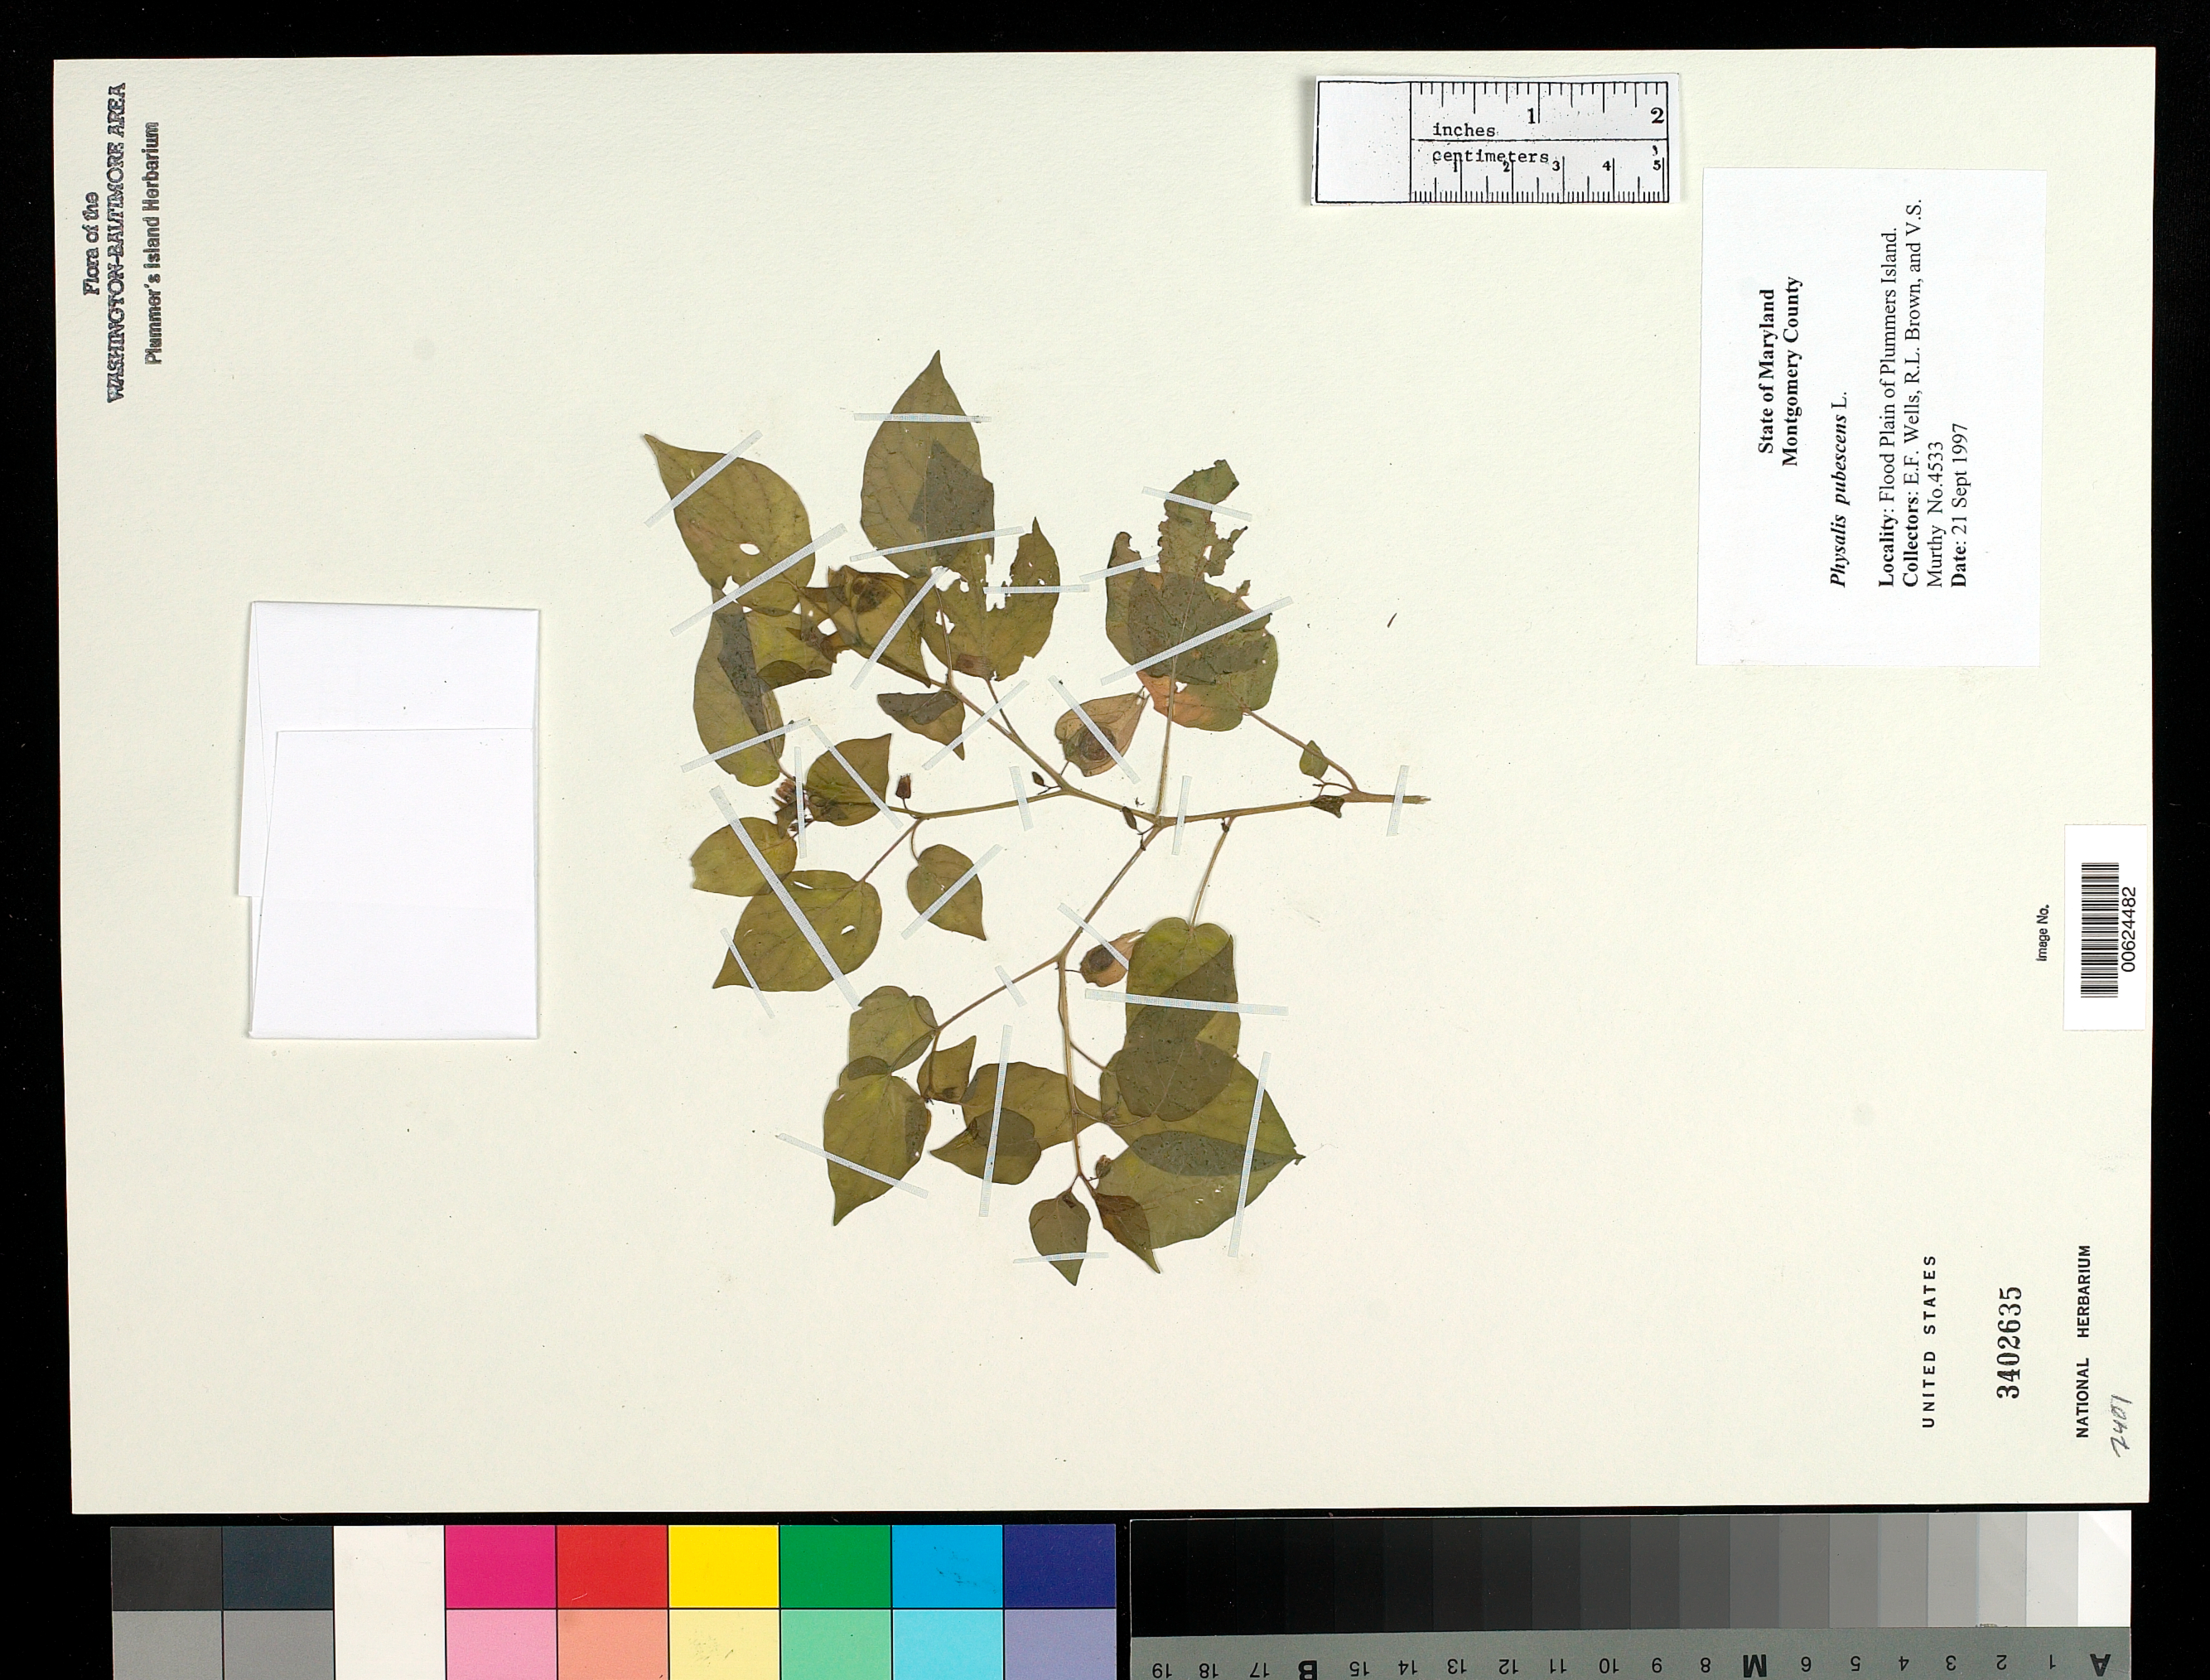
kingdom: Plantae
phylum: Tracheophyta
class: Magnoliopsida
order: Solanales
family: Solanaceae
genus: Physalis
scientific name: Physalis pubescens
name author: L.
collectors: E. F. Wells, R. L. Brown & V. S. Murthy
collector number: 4533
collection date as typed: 21 Sep 1997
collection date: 1997-09-21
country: United States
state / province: Maryland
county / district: Montgomery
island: Plummers Island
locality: Flood plain of Plummers Island Plummers Island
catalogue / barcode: US 3402635